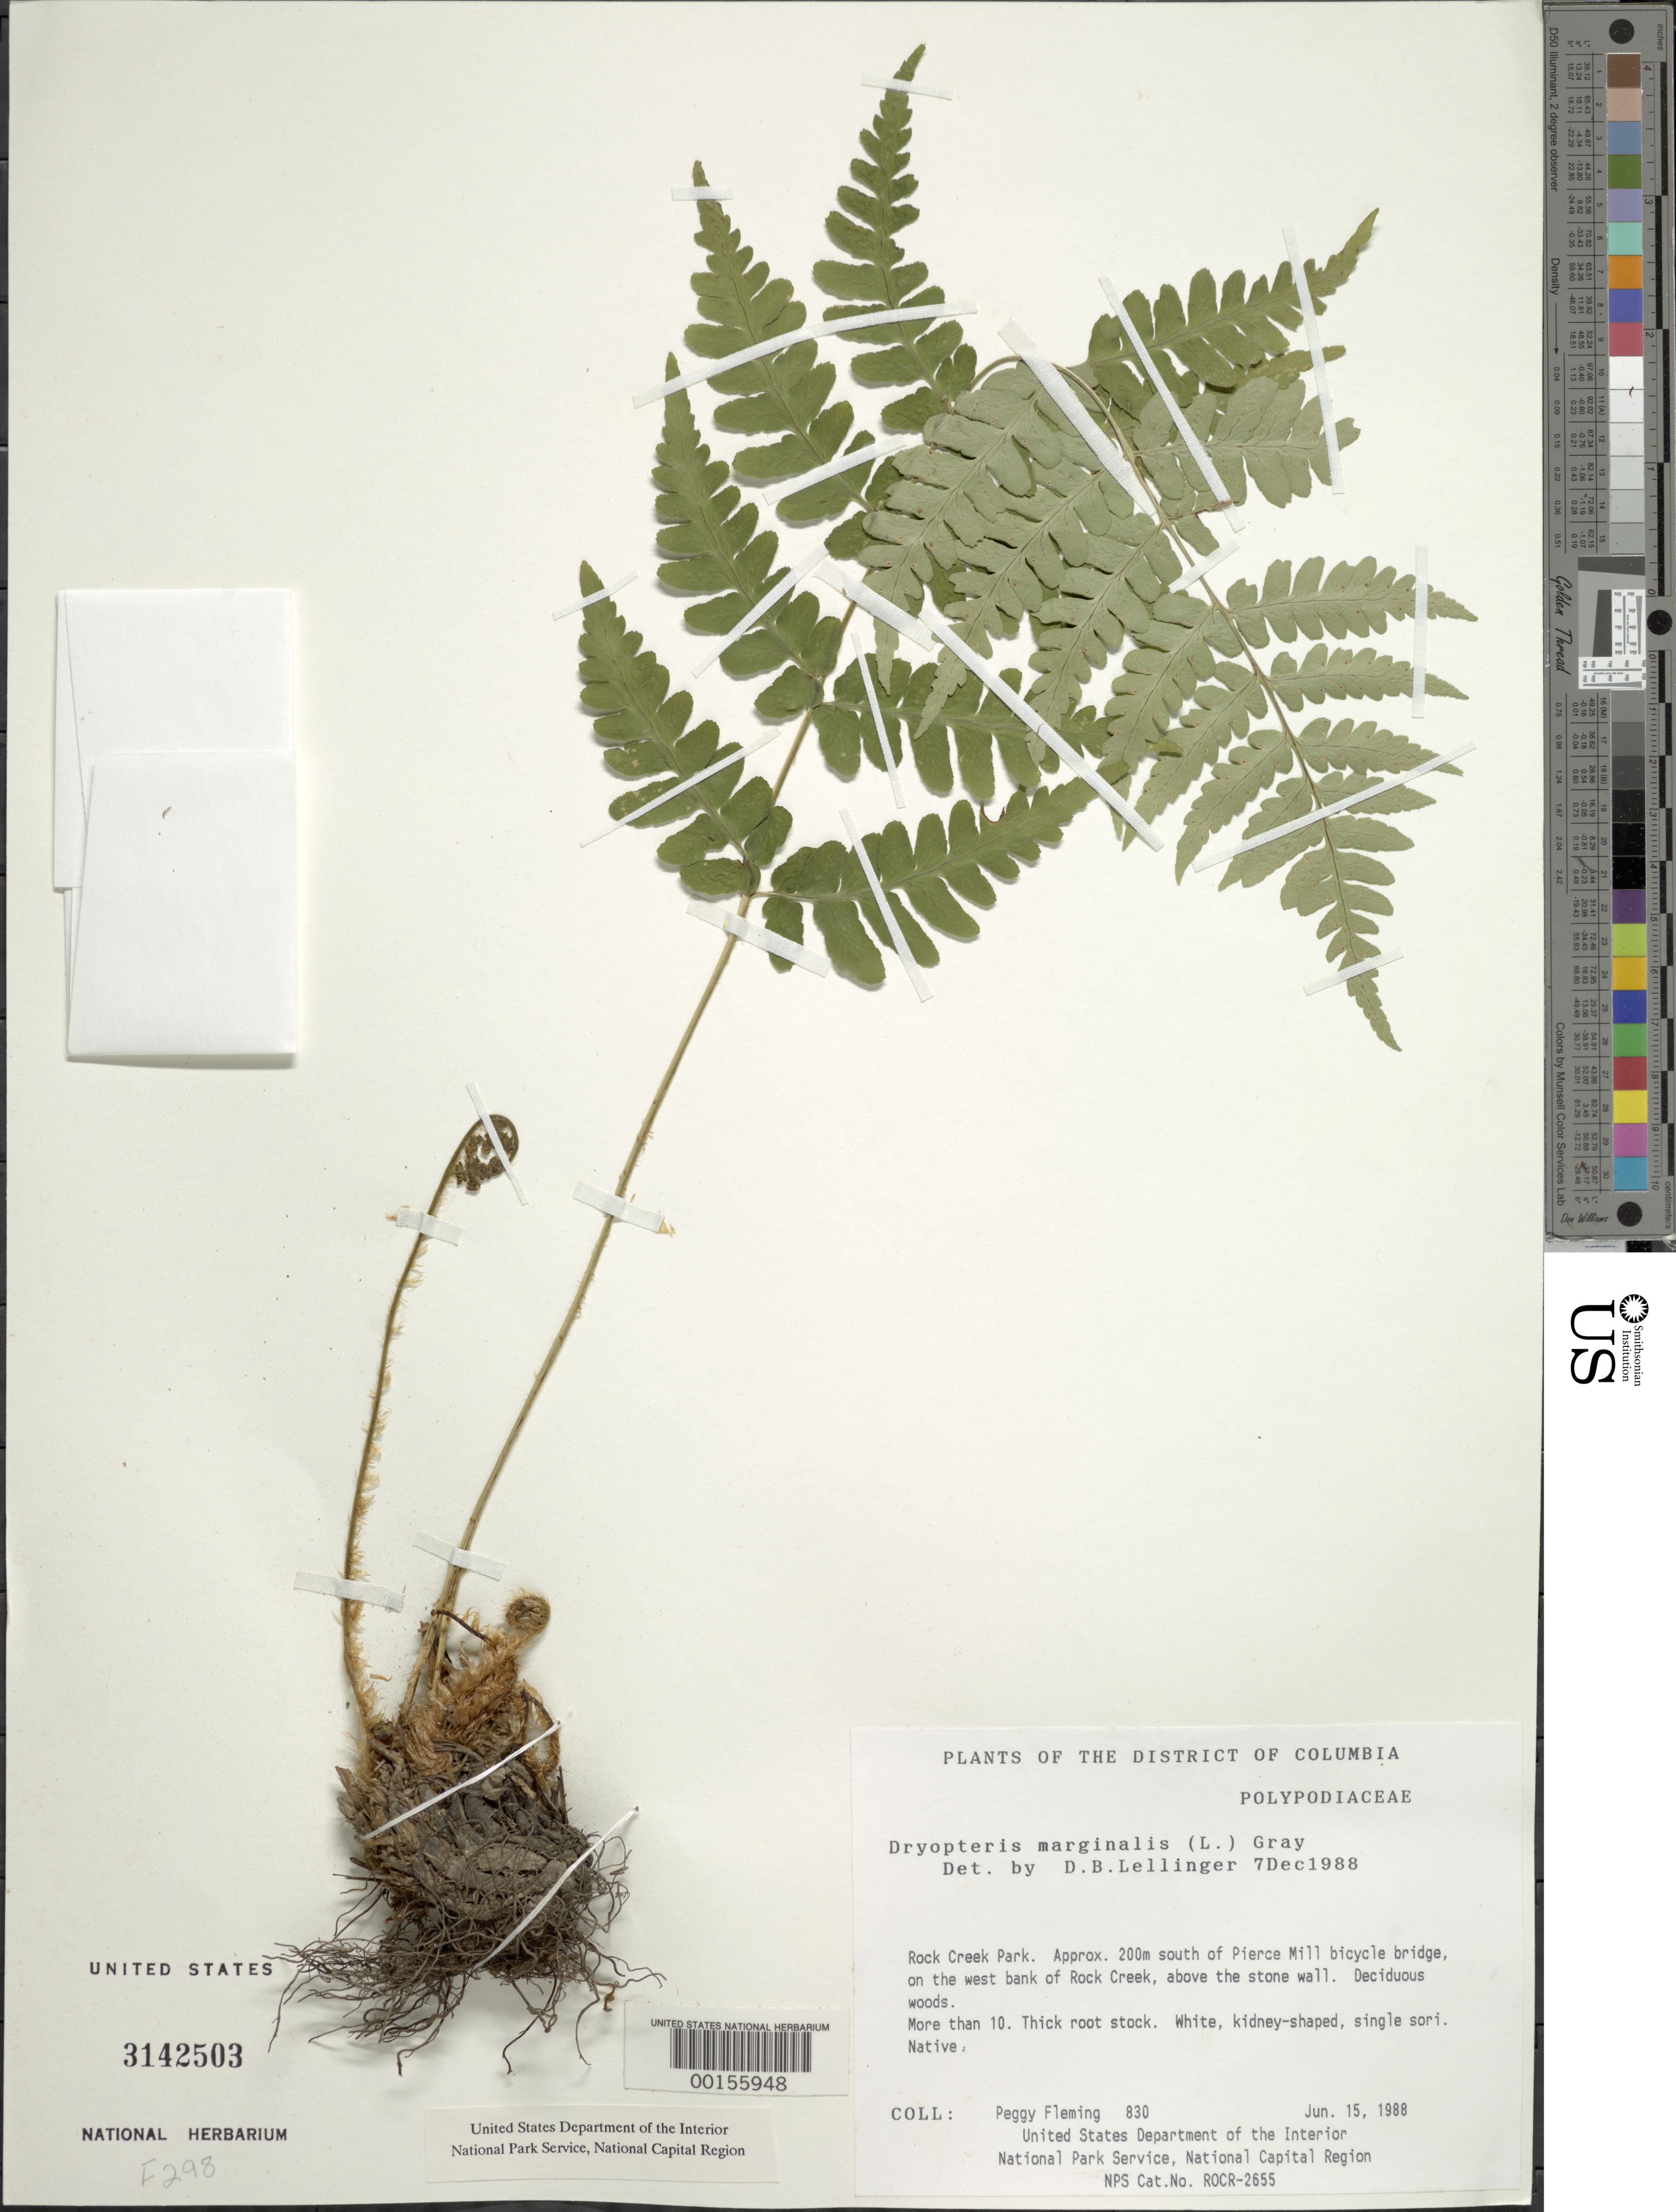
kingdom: Plantae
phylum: Tracheophyta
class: Polypodiopsida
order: Polypodiales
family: Dryopteridaceae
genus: Dryopteris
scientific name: Dryopteris marginalis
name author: (L.) A. Gray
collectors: P. Fleming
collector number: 830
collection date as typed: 15 Jun 1988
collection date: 1988-06-15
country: United States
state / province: District of Columbia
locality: Rock Creek Park, S of Pierce Mill Bicycle Bridge Rock Creek Park and Vicinity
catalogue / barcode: US 3142503